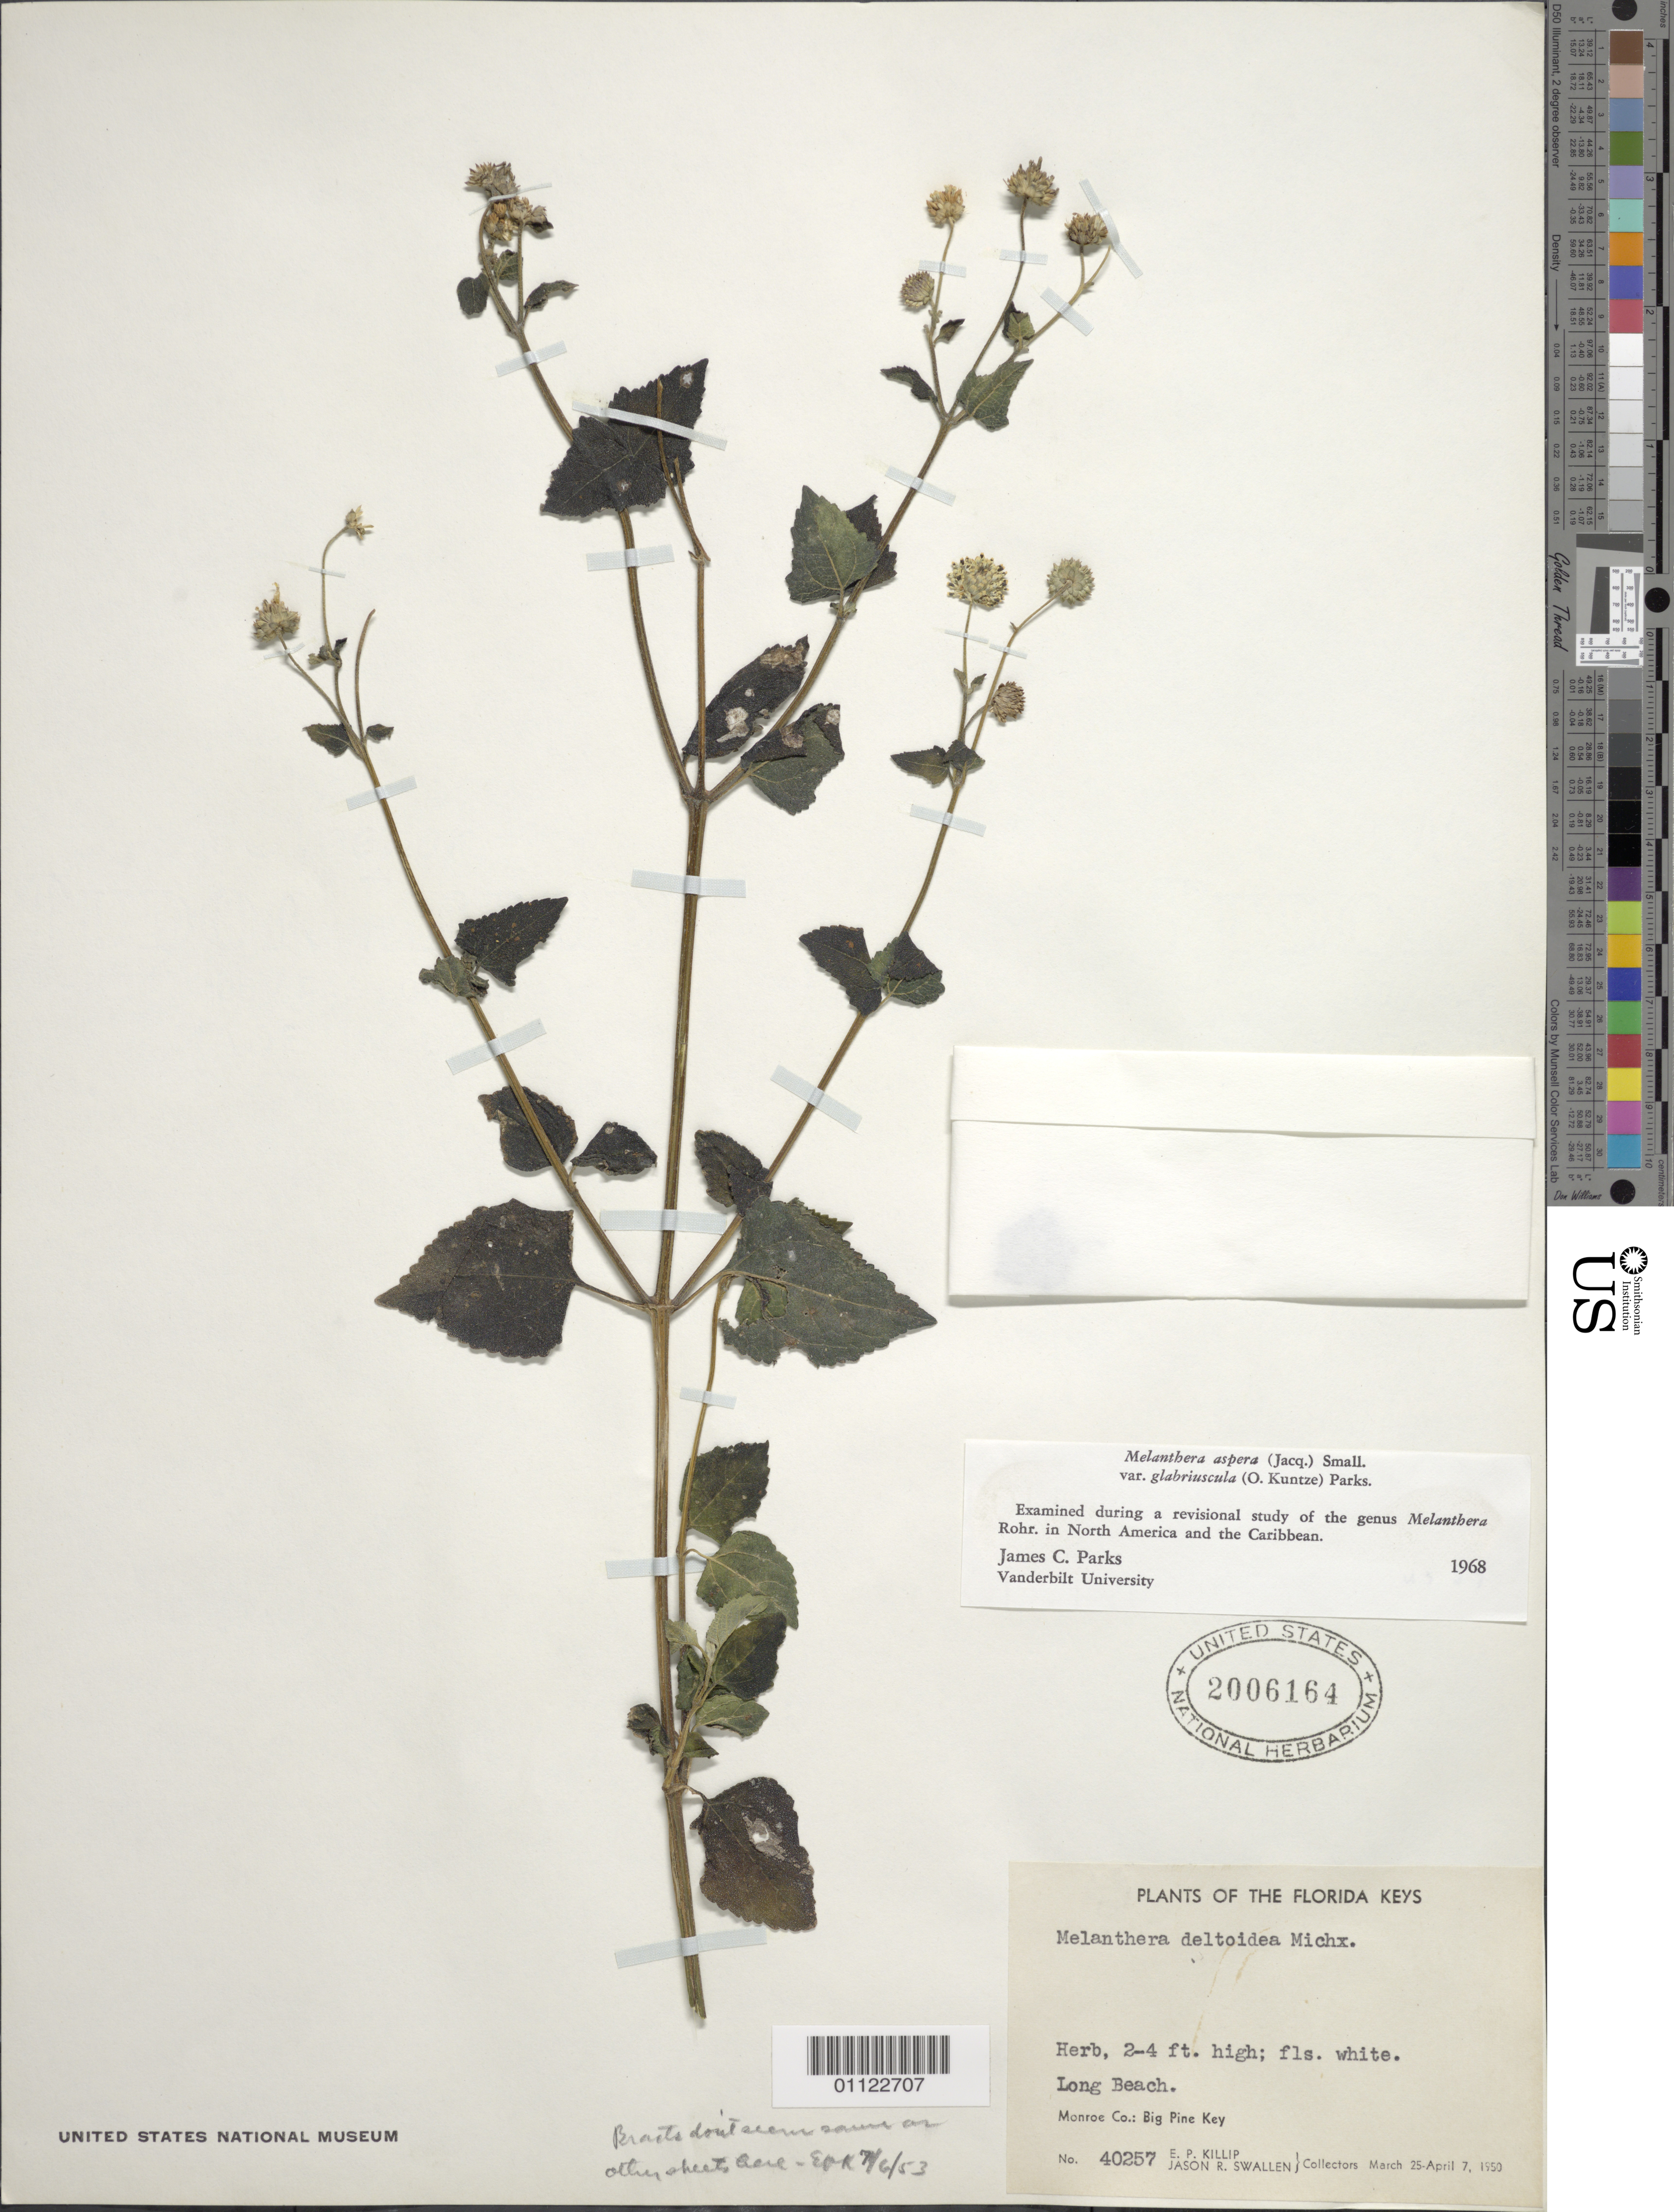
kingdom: Plantae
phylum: Tracheophyta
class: Magnoliopsida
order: Asterales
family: Asteraceae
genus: Melanthera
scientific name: Melanthera nivea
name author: (L.) Small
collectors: E. P. Killip & J. R. Swallen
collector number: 40257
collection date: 1950-03-25/1950-04-07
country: United States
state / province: Florida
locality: Long Beach.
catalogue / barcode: US 2006164